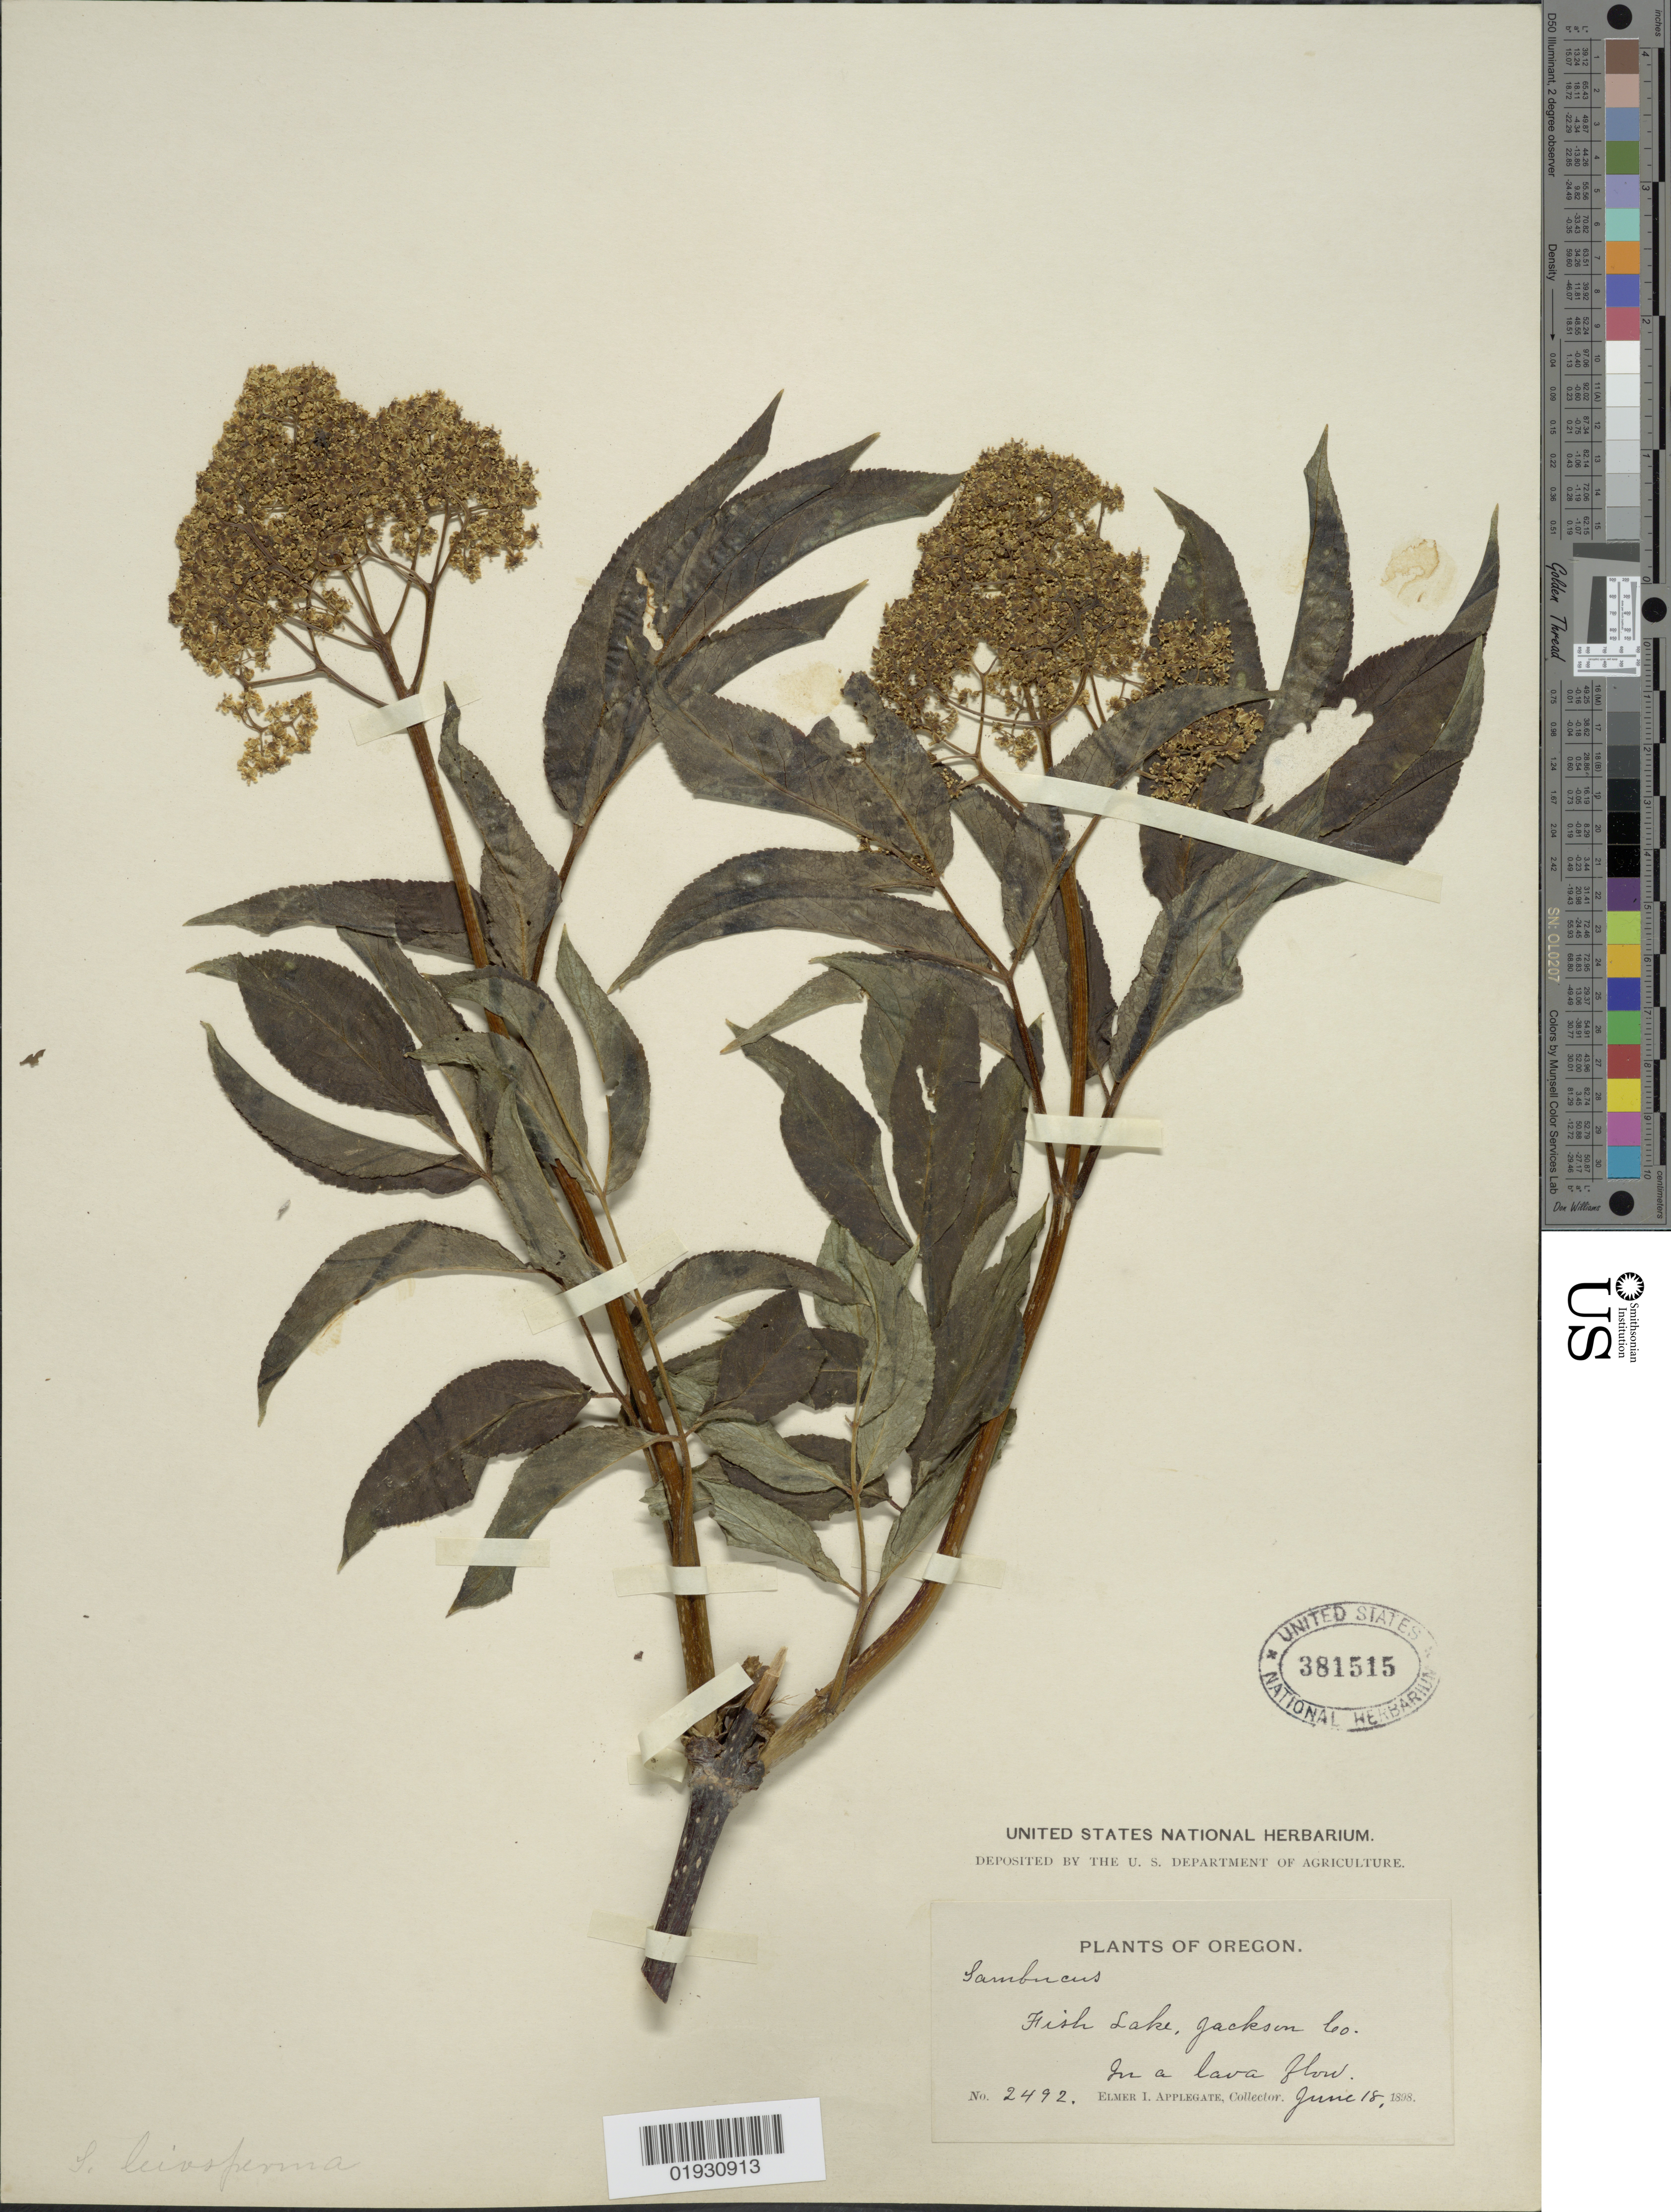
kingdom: Plantae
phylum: Tracheophyta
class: Magnoliopsida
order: Dipsacales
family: Viburnaceae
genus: Sambucus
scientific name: Sambucus leiosperma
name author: Leiberg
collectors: E. I. Applegate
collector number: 2492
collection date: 1898-06-18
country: United States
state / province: Oregon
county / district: Jackson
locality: Fish Lake, Jackson Co.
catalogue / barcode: US 381515